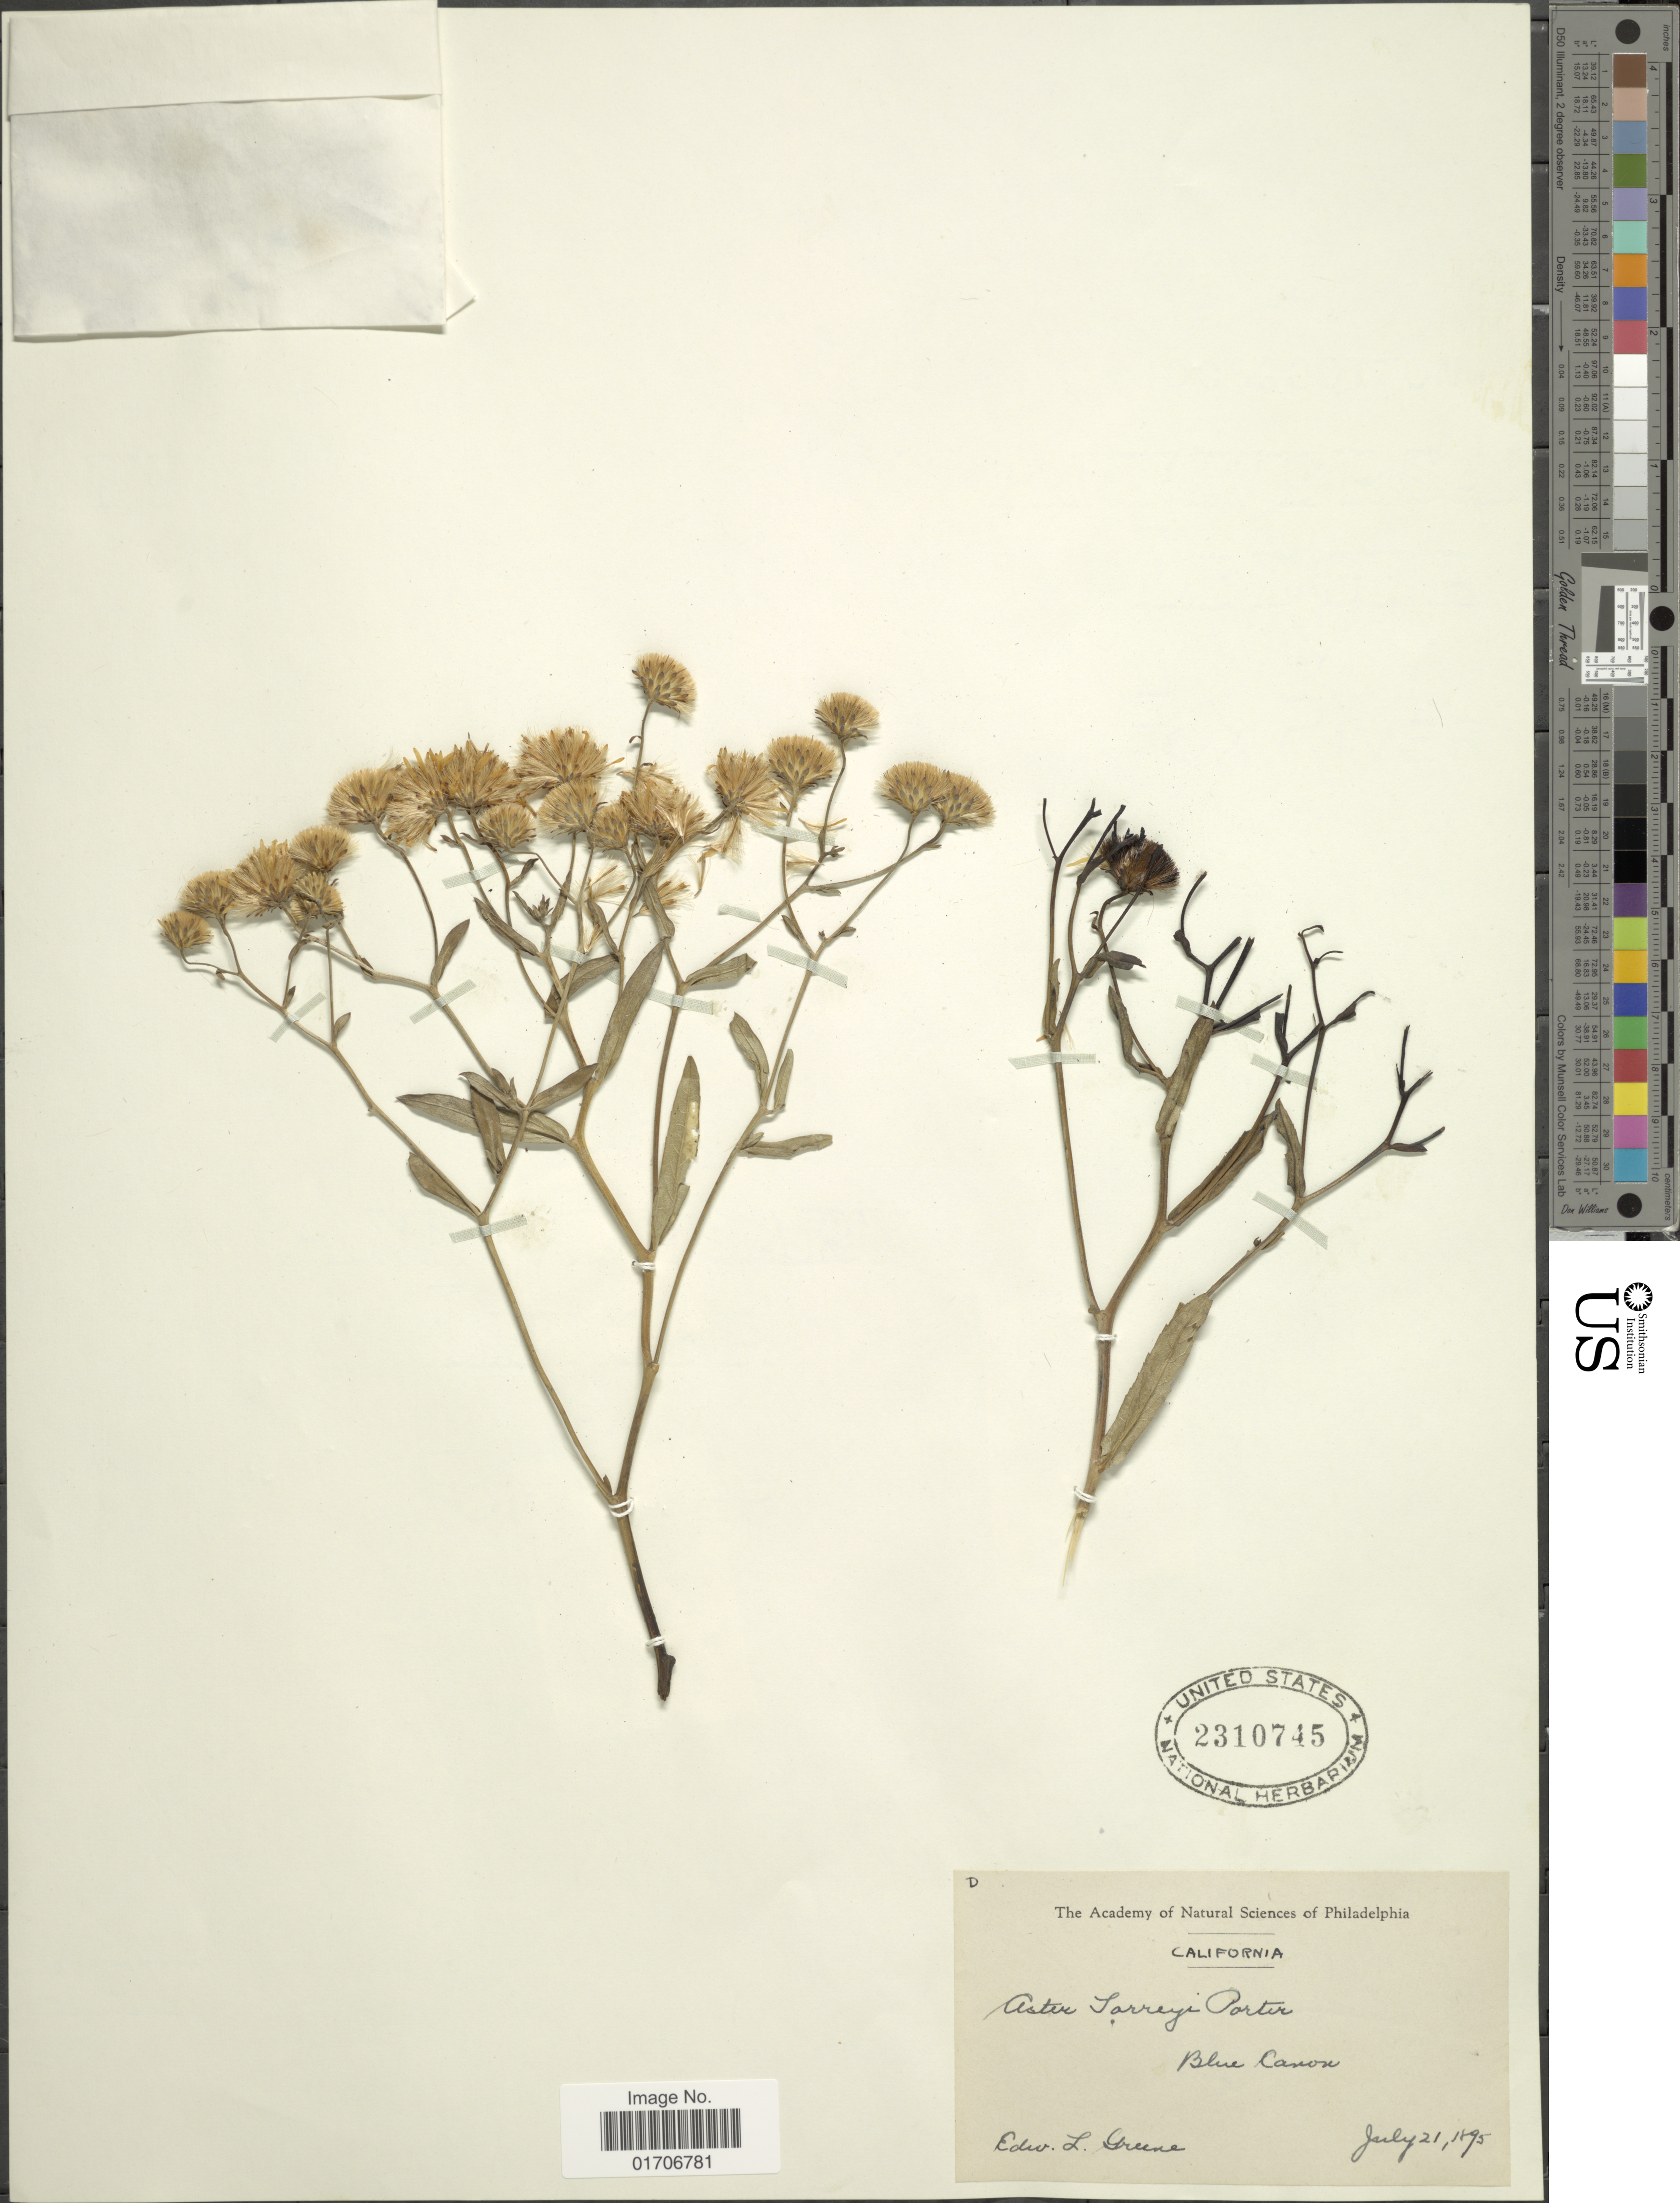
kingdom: Plantae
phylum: Tracheophyta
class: Magnoliopsida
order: Asterales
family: Asteraceae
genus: Eurybia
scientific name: Eurybia radulina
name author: (A. Gray) G.L. Nesom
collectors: E. L. Greene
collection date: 1895-07-21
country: United States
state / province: California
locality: Blue Canon.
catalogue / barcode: US 2310745